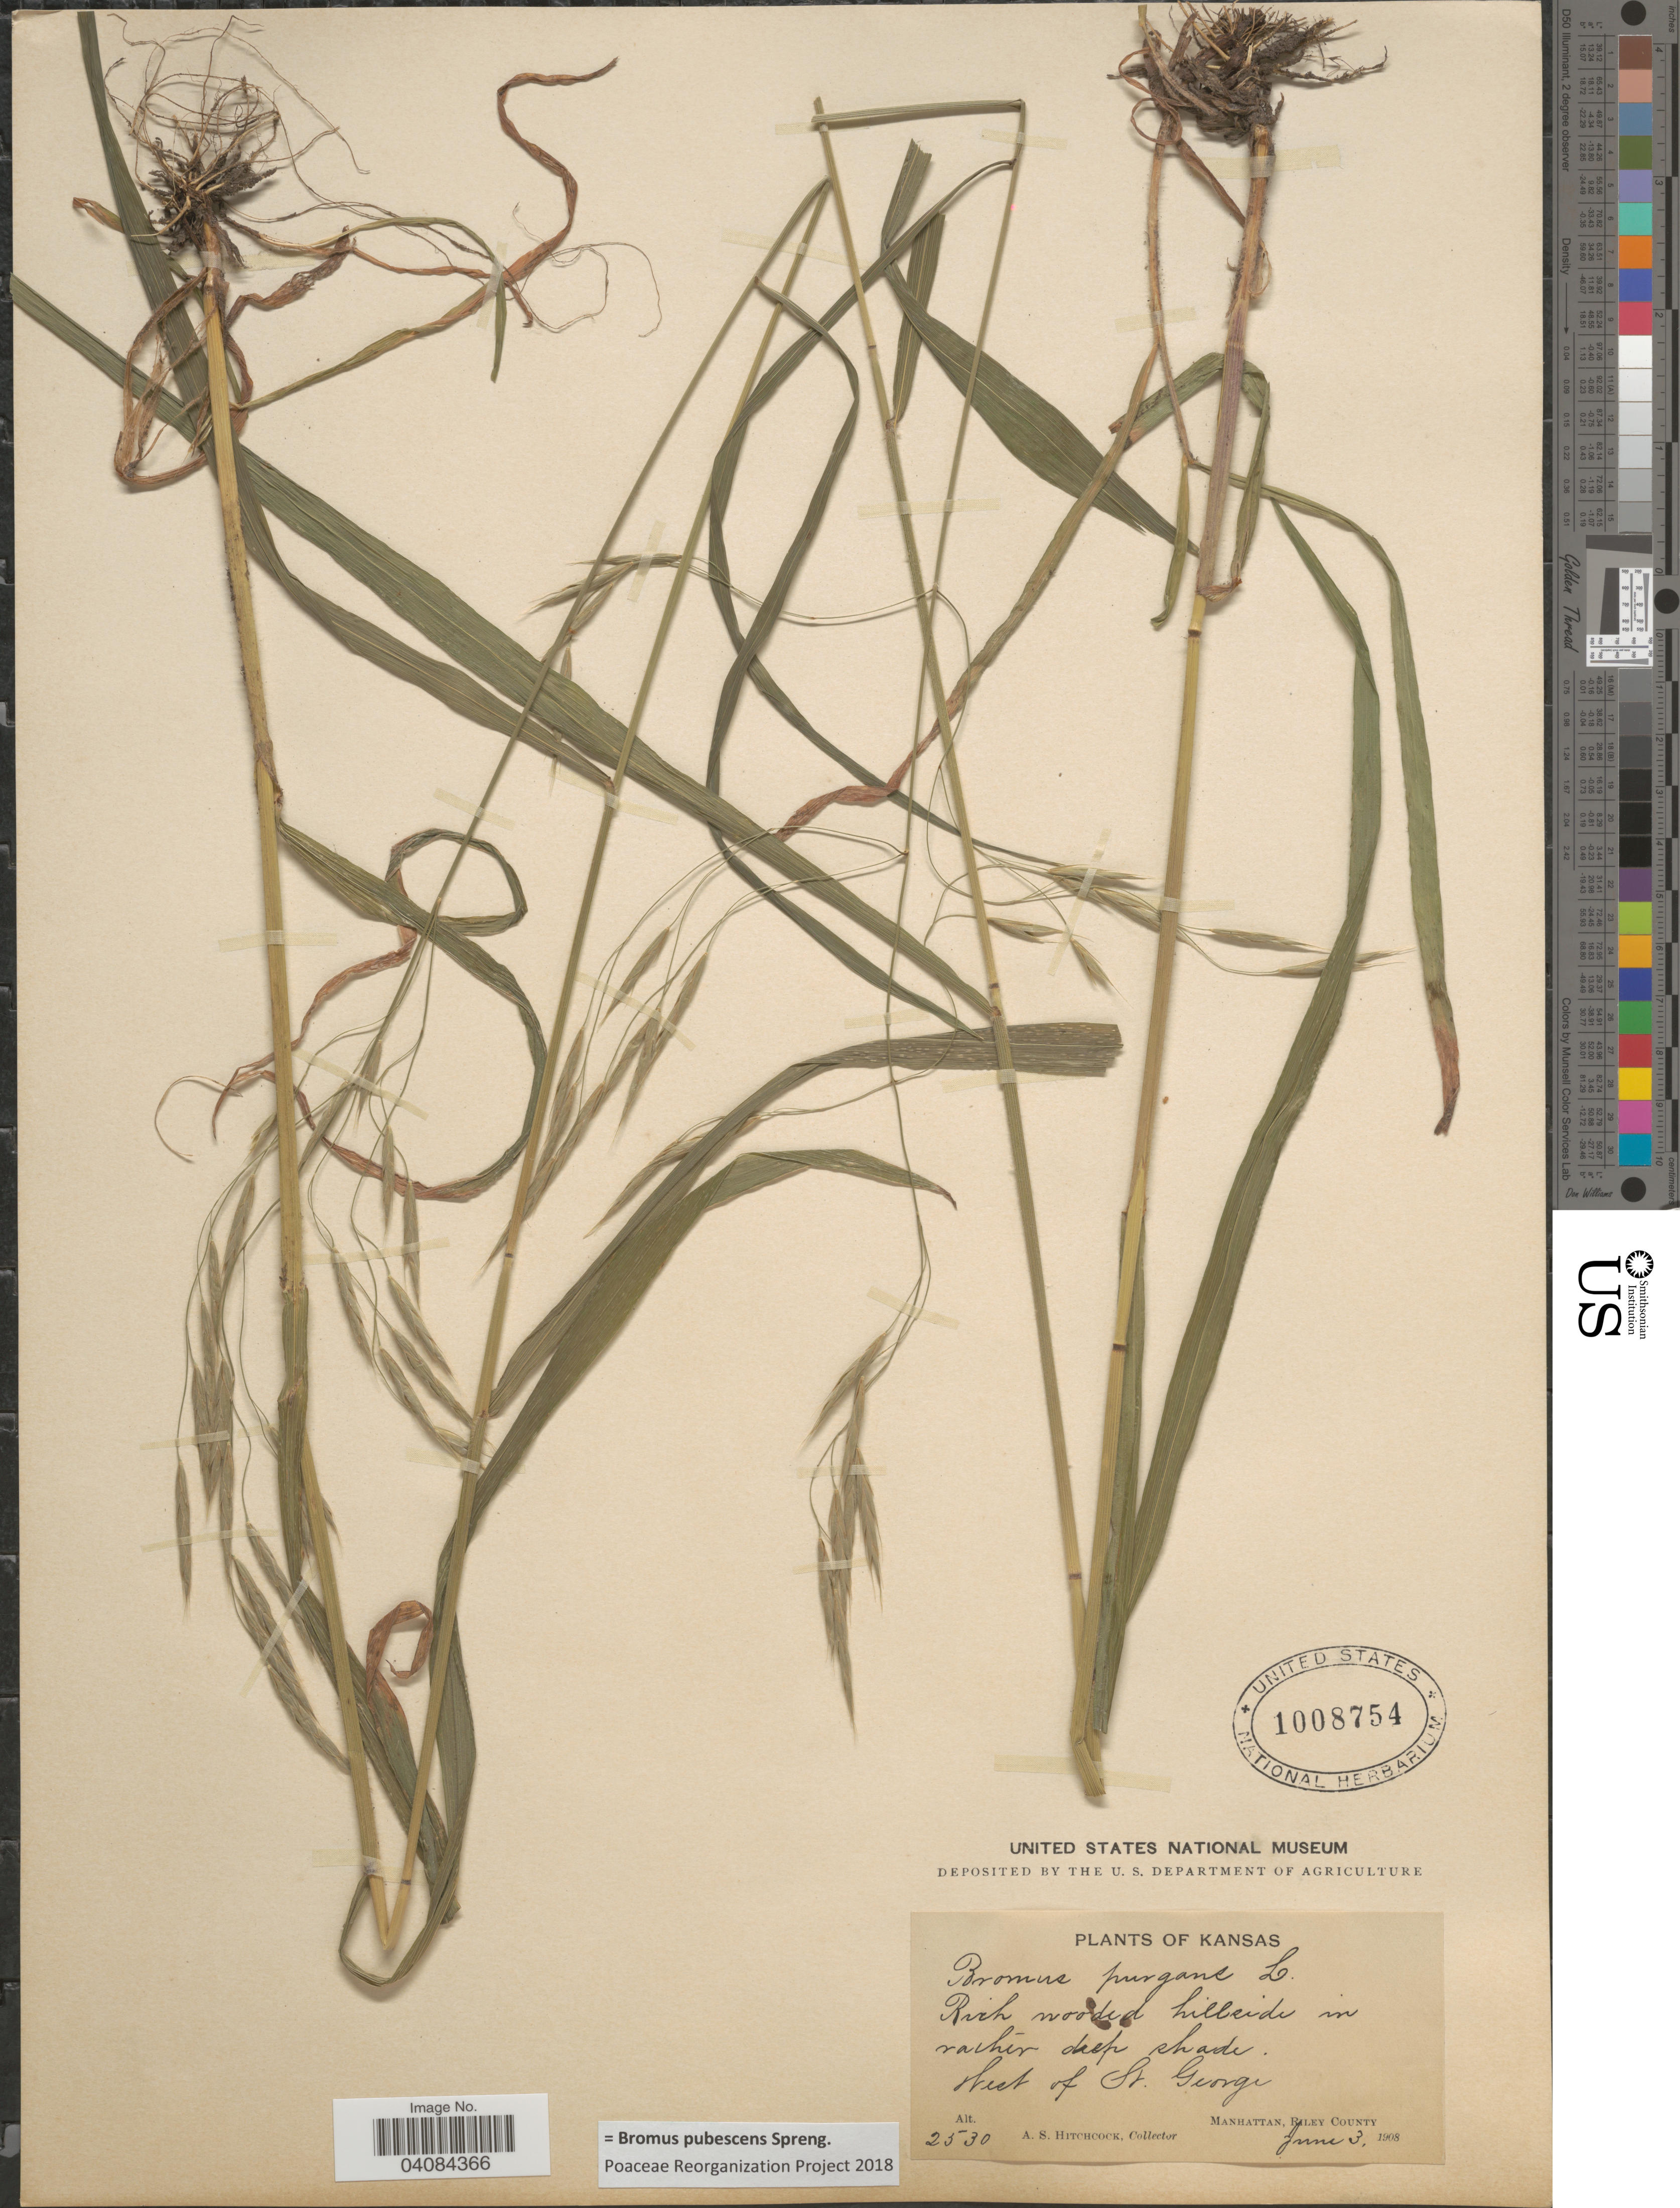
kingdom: Plantae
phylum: Tracheophyta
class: Liliopsida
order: Poales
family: Poaceae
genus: Bromus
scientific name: Bromus pubescens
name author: Muhl. ex Willd.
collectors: A. S. Hitchcock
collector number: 2530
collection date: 1908-06-03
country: United States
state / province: Kansas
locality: Rich wooded hillside in rather deep shade. West of St. George. Manhattan, Riley County.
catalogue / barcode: US 1008754